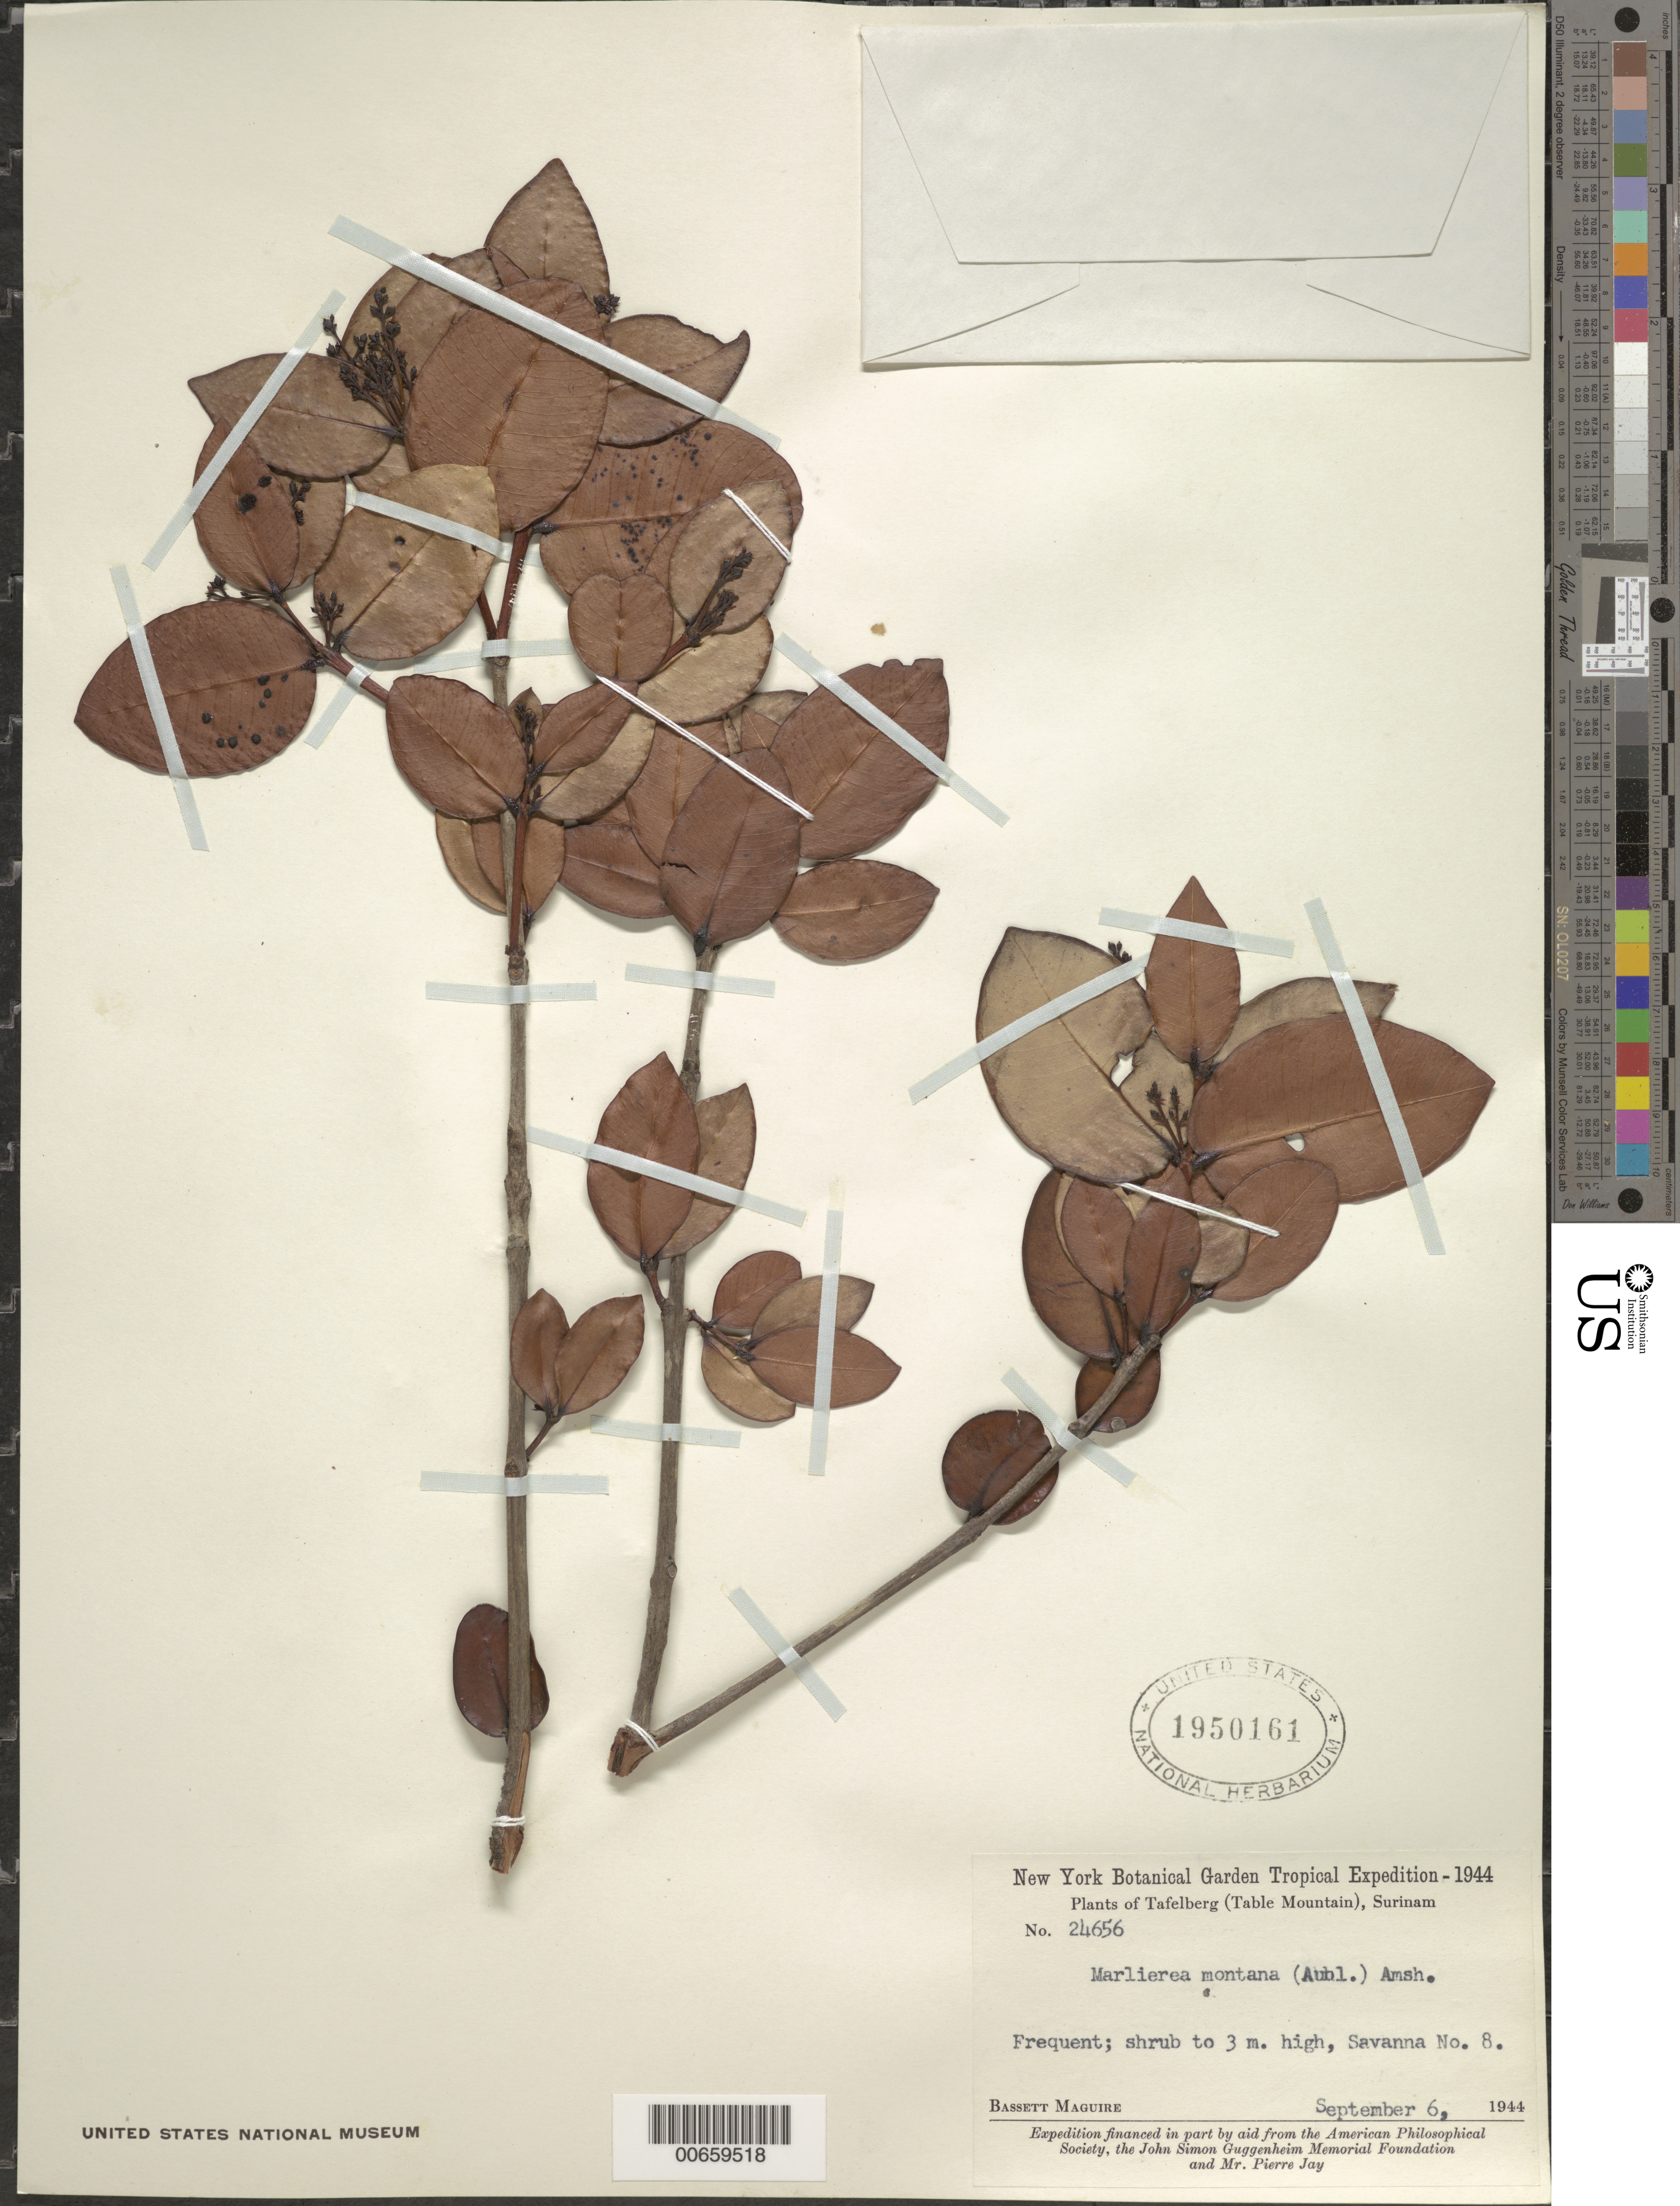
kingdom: Plantae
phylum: Tracheophyta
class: Magnoliopsida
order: Myrtales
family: Myrtaceae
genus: Myrcia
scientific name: Myrcia neomontana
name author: E. Lucas & C.E. Wilson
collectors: B. Maguire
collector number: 24656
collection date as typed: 6-Sep-44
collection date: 1944-09-06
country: Suriname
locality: Tafelberg (Table Mountain), Savanna VIII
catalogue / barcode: US 1950161